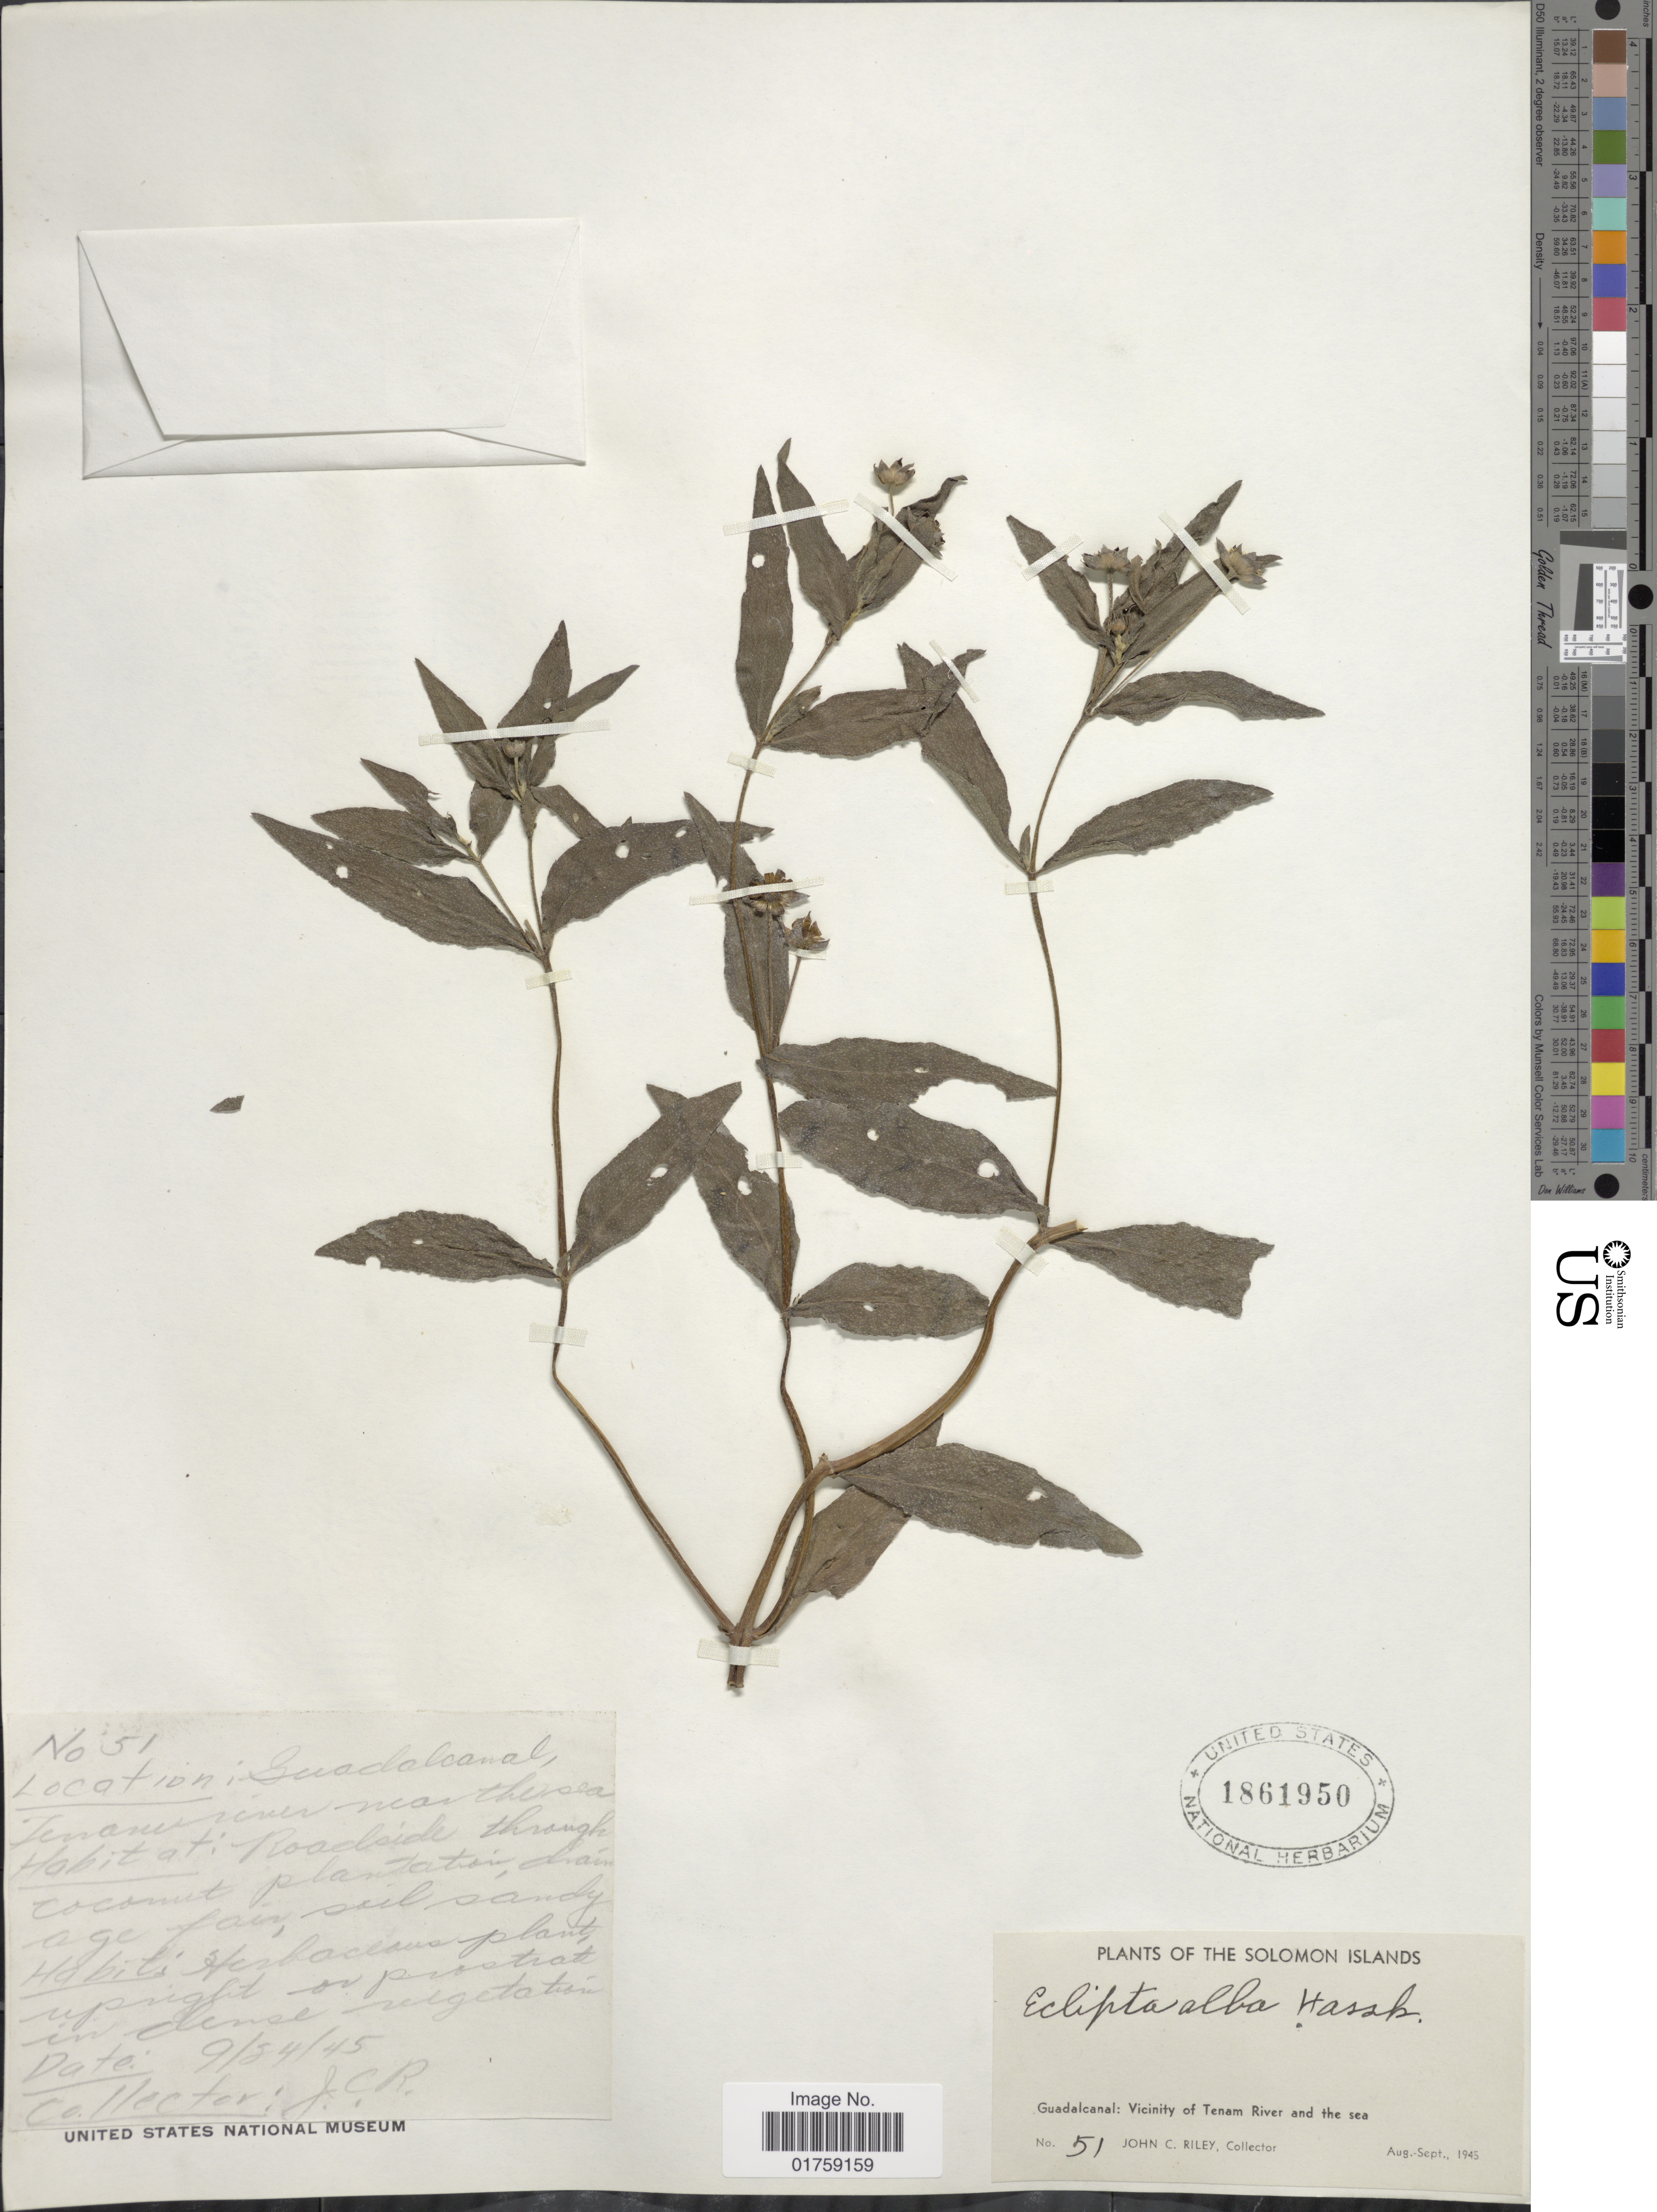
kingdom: Plantae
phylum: Tracheophyta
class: Magnoliopsida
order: Asterales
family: Asteraceae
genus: Eclipta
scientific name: Eclipta prostrata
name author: (L.) L.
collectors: J. Riley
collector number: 51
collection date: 1945-08/1945-09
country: Solomon Islands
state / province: Solomon Islands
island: Guadalcanal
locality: The Solomon Islands. Guadalcanal: Vicinity of Tenam River and the sea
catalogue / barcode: US 1861950